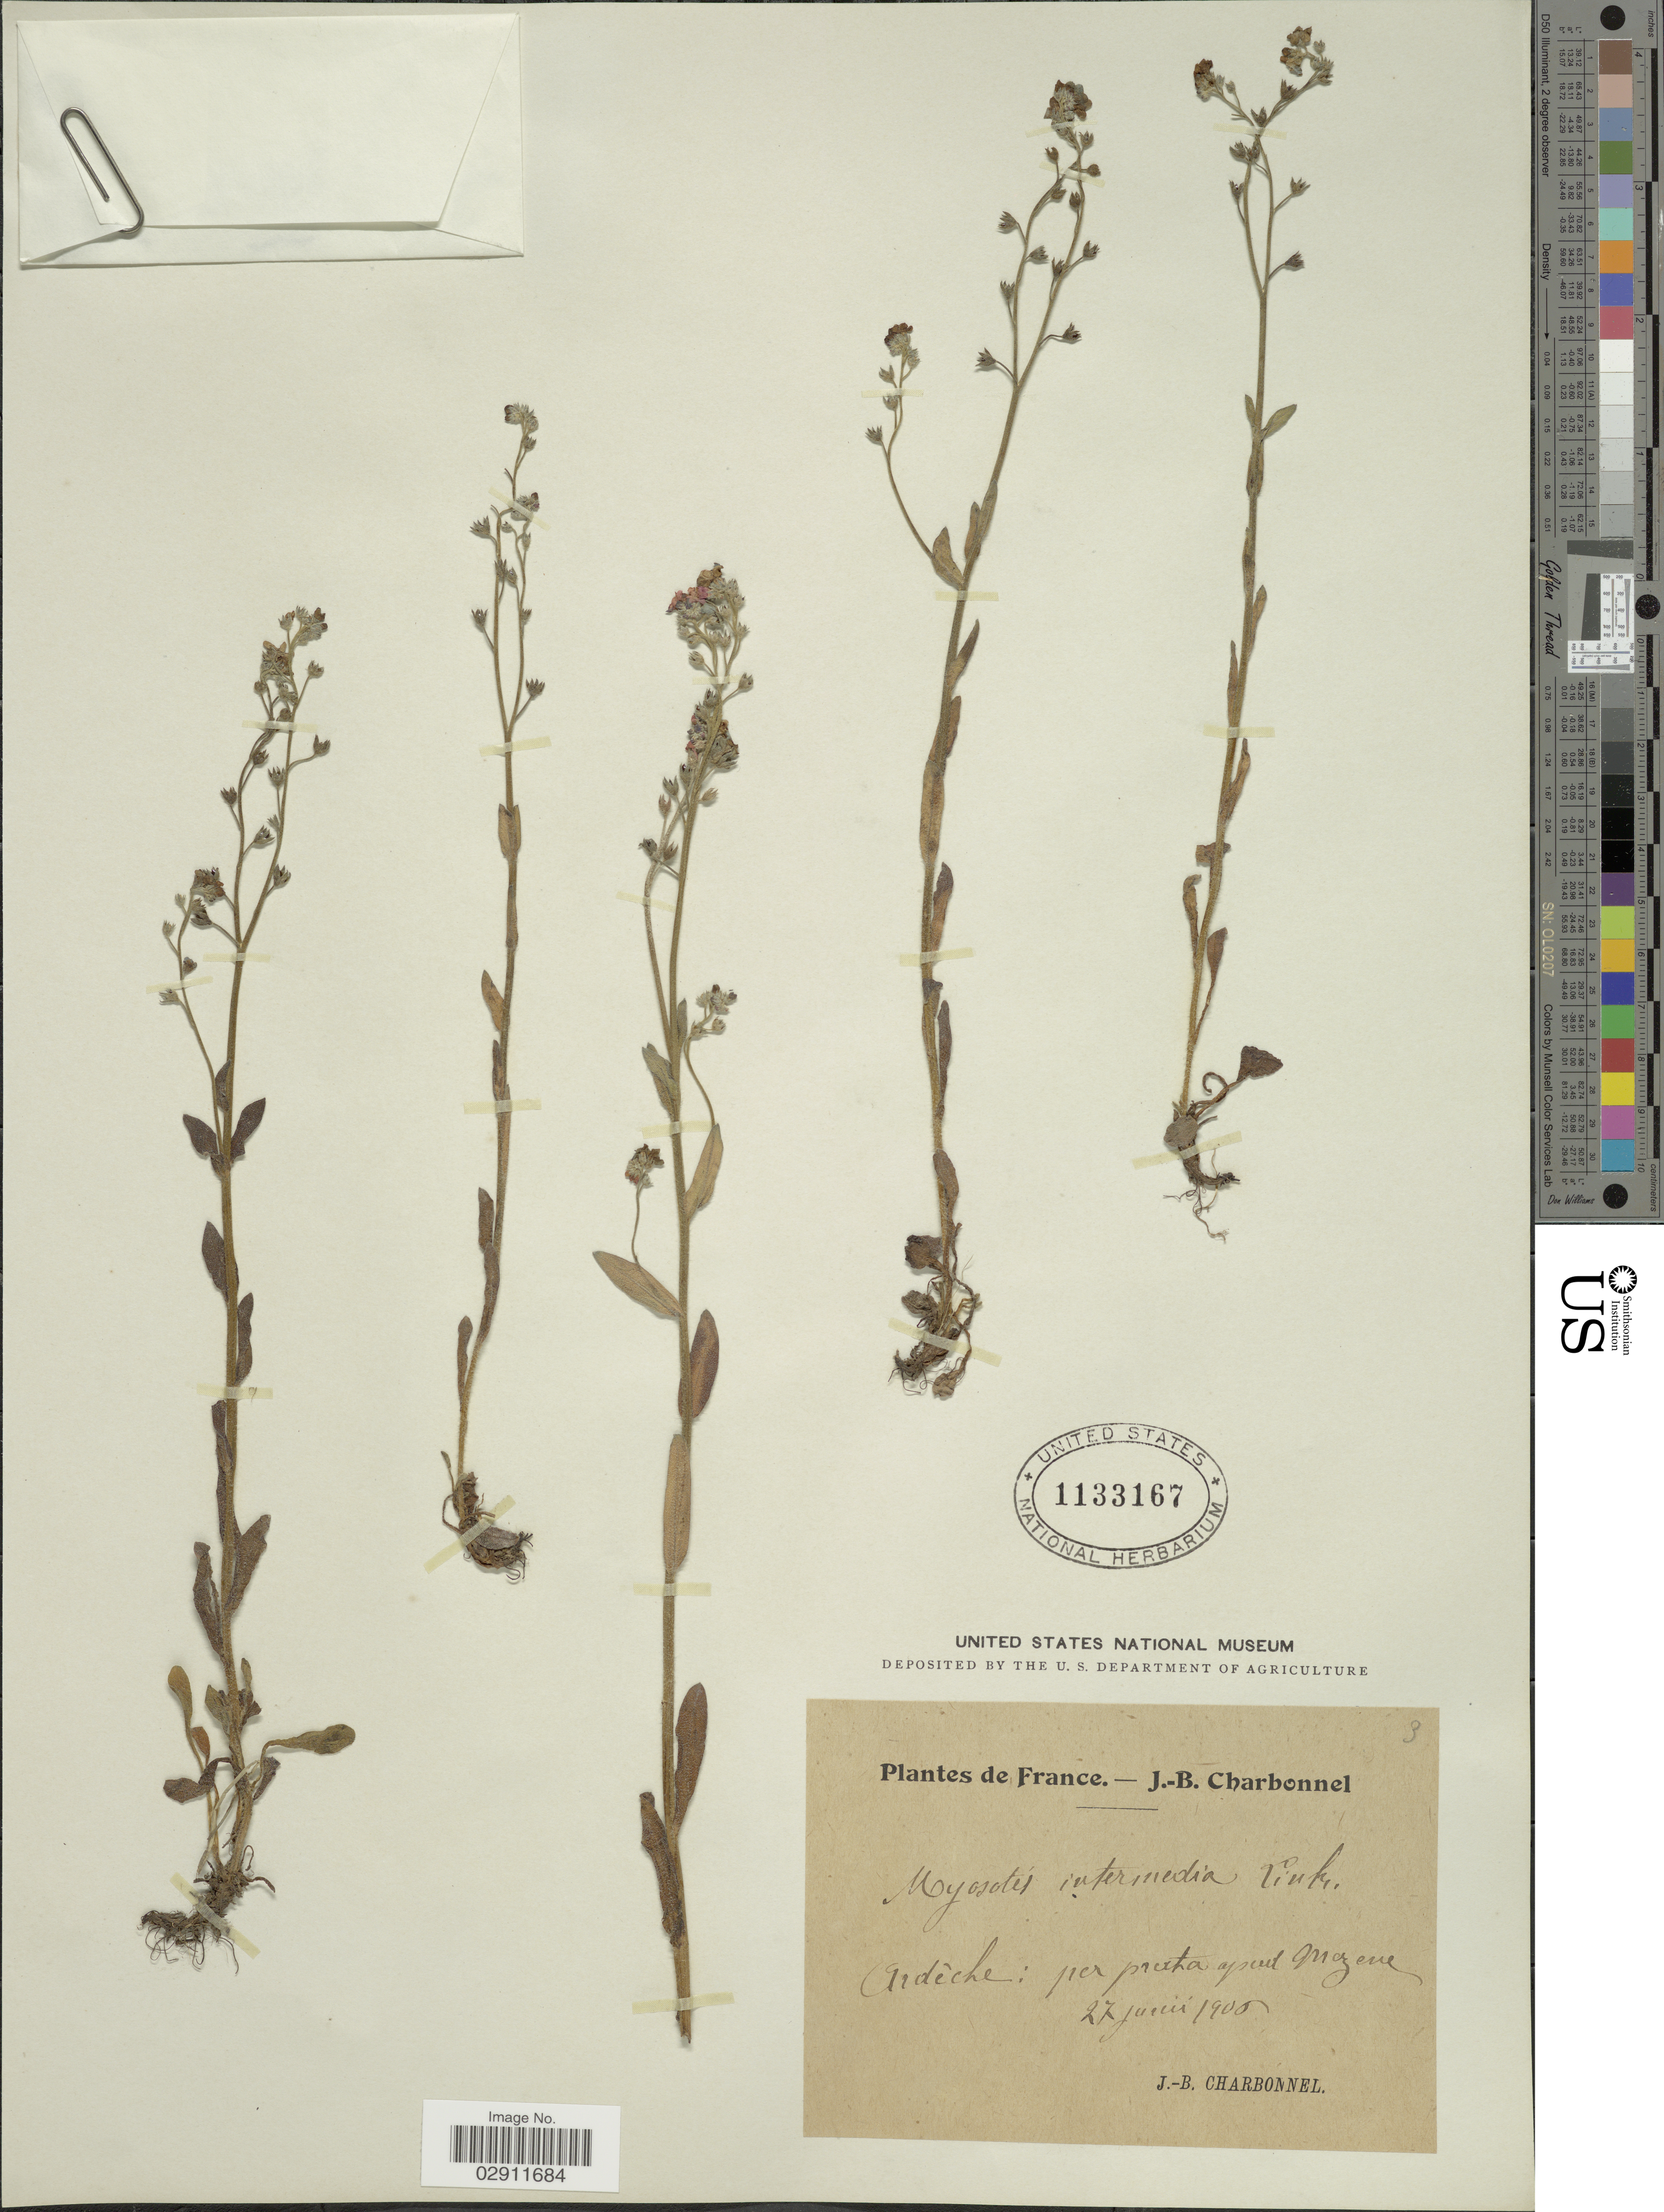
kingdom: Plantae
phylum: Tracheophyta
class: Magnoliopsida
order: Boraginales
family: Boraginaceae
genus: Myosotis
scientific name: Myosotis intermedia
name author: Link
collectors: J. Charbonnel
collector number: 3?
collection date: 1906-01-27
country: France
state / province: Auvergne-Rhône-Alpes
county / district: Ardèche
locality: Ardèche: per prexta apoad mezene. [interpreted]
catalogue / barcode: US 1133167